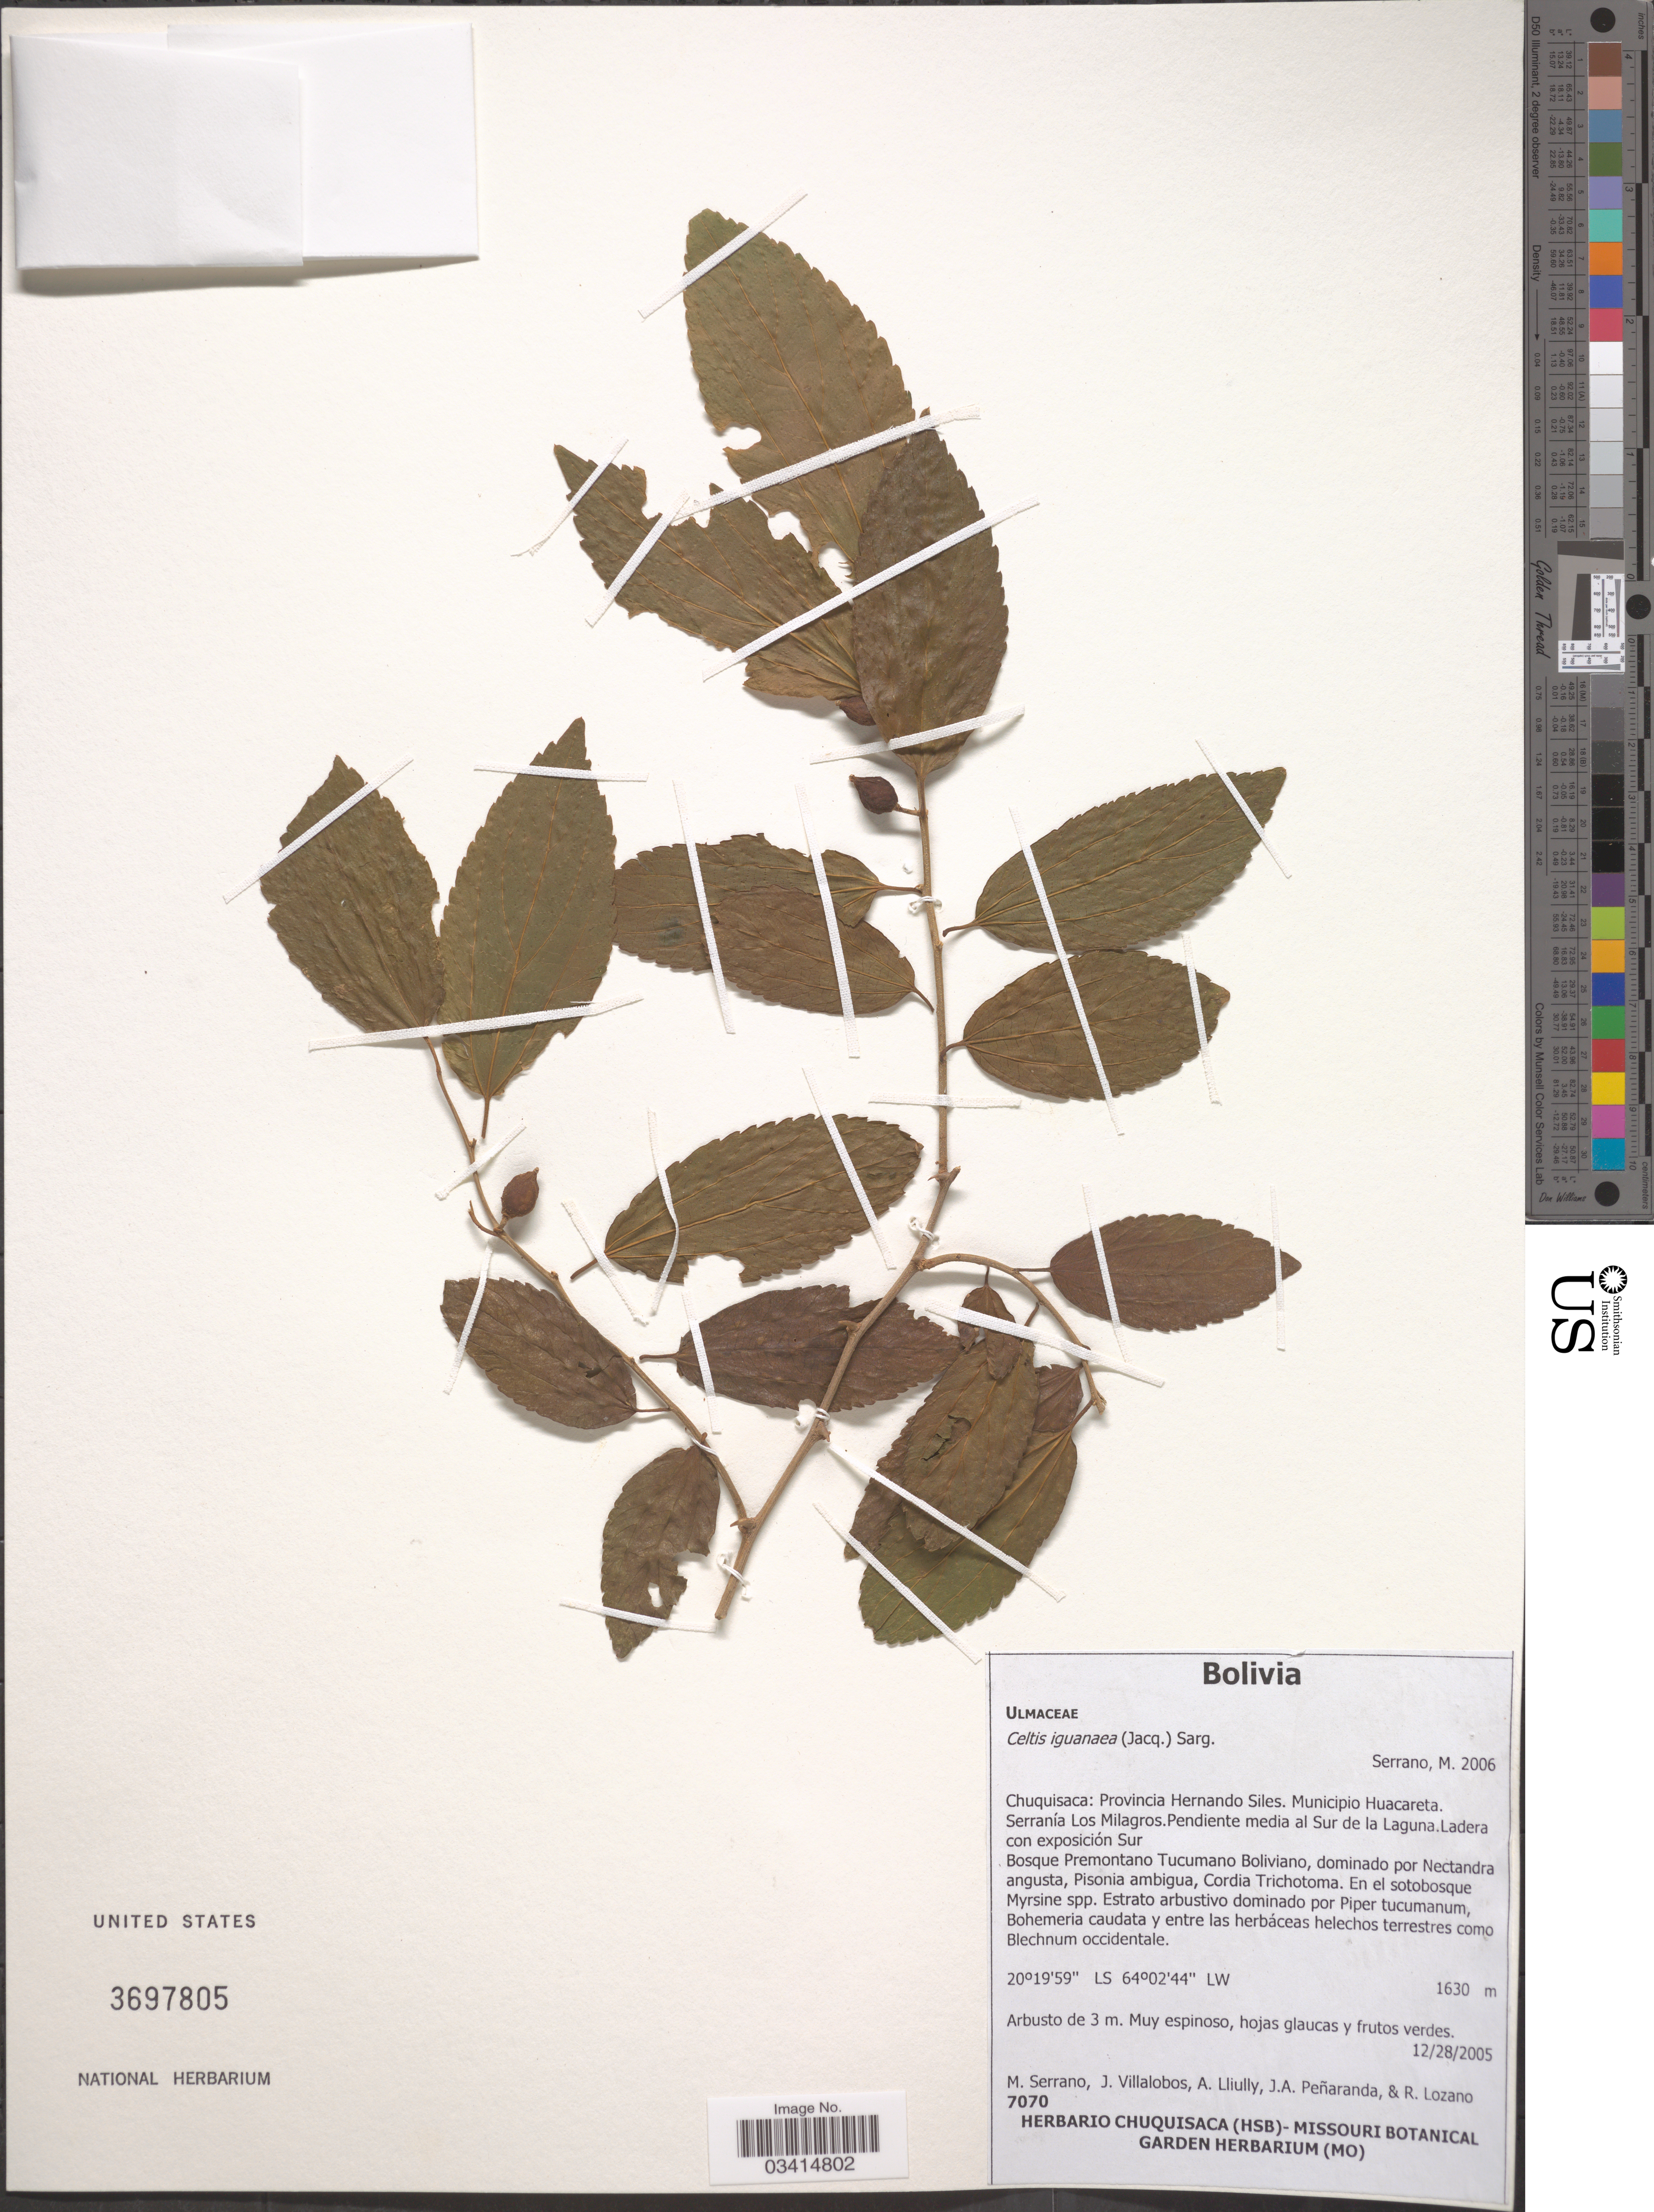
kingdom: Plantae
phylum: Tracheophyta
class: Magnoliopsida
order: Rosales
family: Cannabaceae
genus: Celtis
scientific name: Celtis iguanaea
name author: (Jacq.) Sarg.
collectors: M. Serrano, J. Villalobos, A. Lliully, J. Penaranda & R. Lozano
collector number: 7070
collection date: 2005-12-28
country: Bolivia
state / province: Chuquisaca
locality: Provincia Hernando Siles. Municipio Huacareta. Serranía Los Milagros. Peniente media al Sur de la Laguna. Ladera con exposición Sur.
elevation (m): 1630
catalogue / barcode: US 3697805